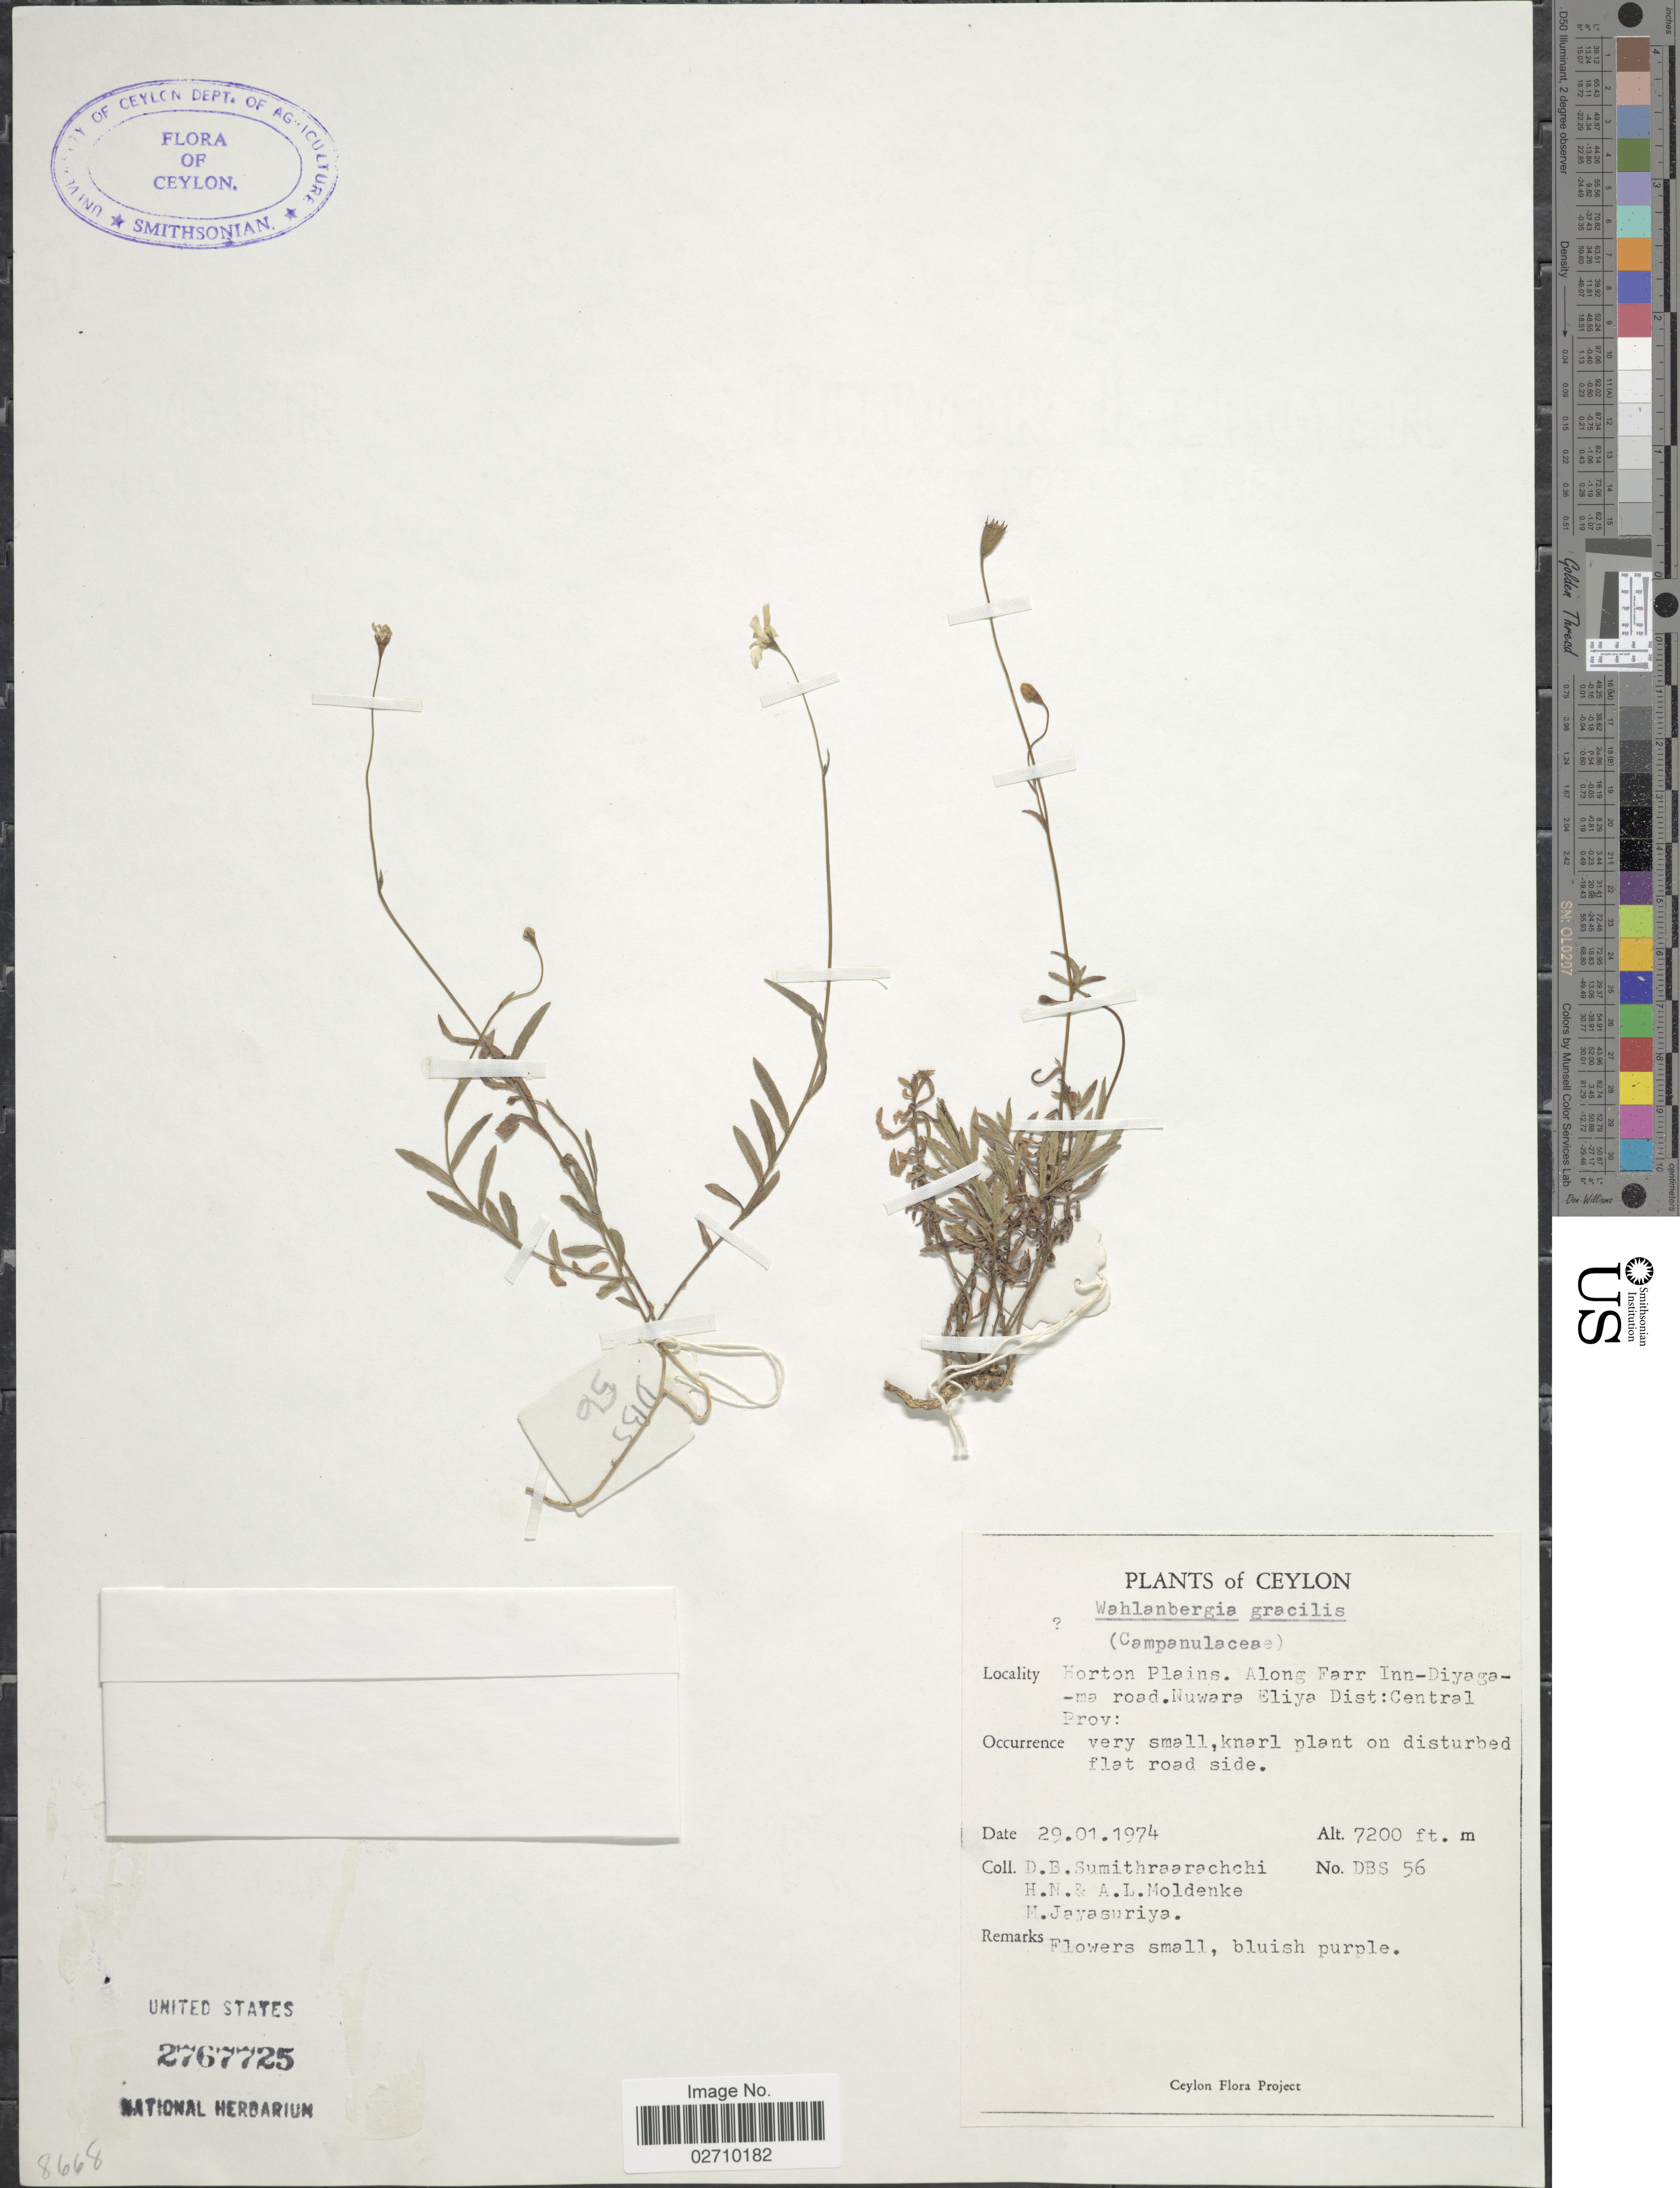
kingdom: Plantae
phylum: Tracheophyta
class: Magnoliopsida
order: Asterales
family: Campanulaceae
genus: Wahlenbergia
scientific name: Wahlenbergia gracilis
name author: A. DC.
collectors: D. B. Sumithraarachchi, H. N. Moldenke, A. L. Moldenke & M. Jayasuriya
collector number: DBS 56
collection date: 1974-01-29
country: Sri Lanka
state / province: Central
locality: Ceylon. Horton Plains. ALong Farr Inn-Diyagama road. Nuwara Eliya Dist.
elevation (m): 2195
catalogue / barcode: US 2767725